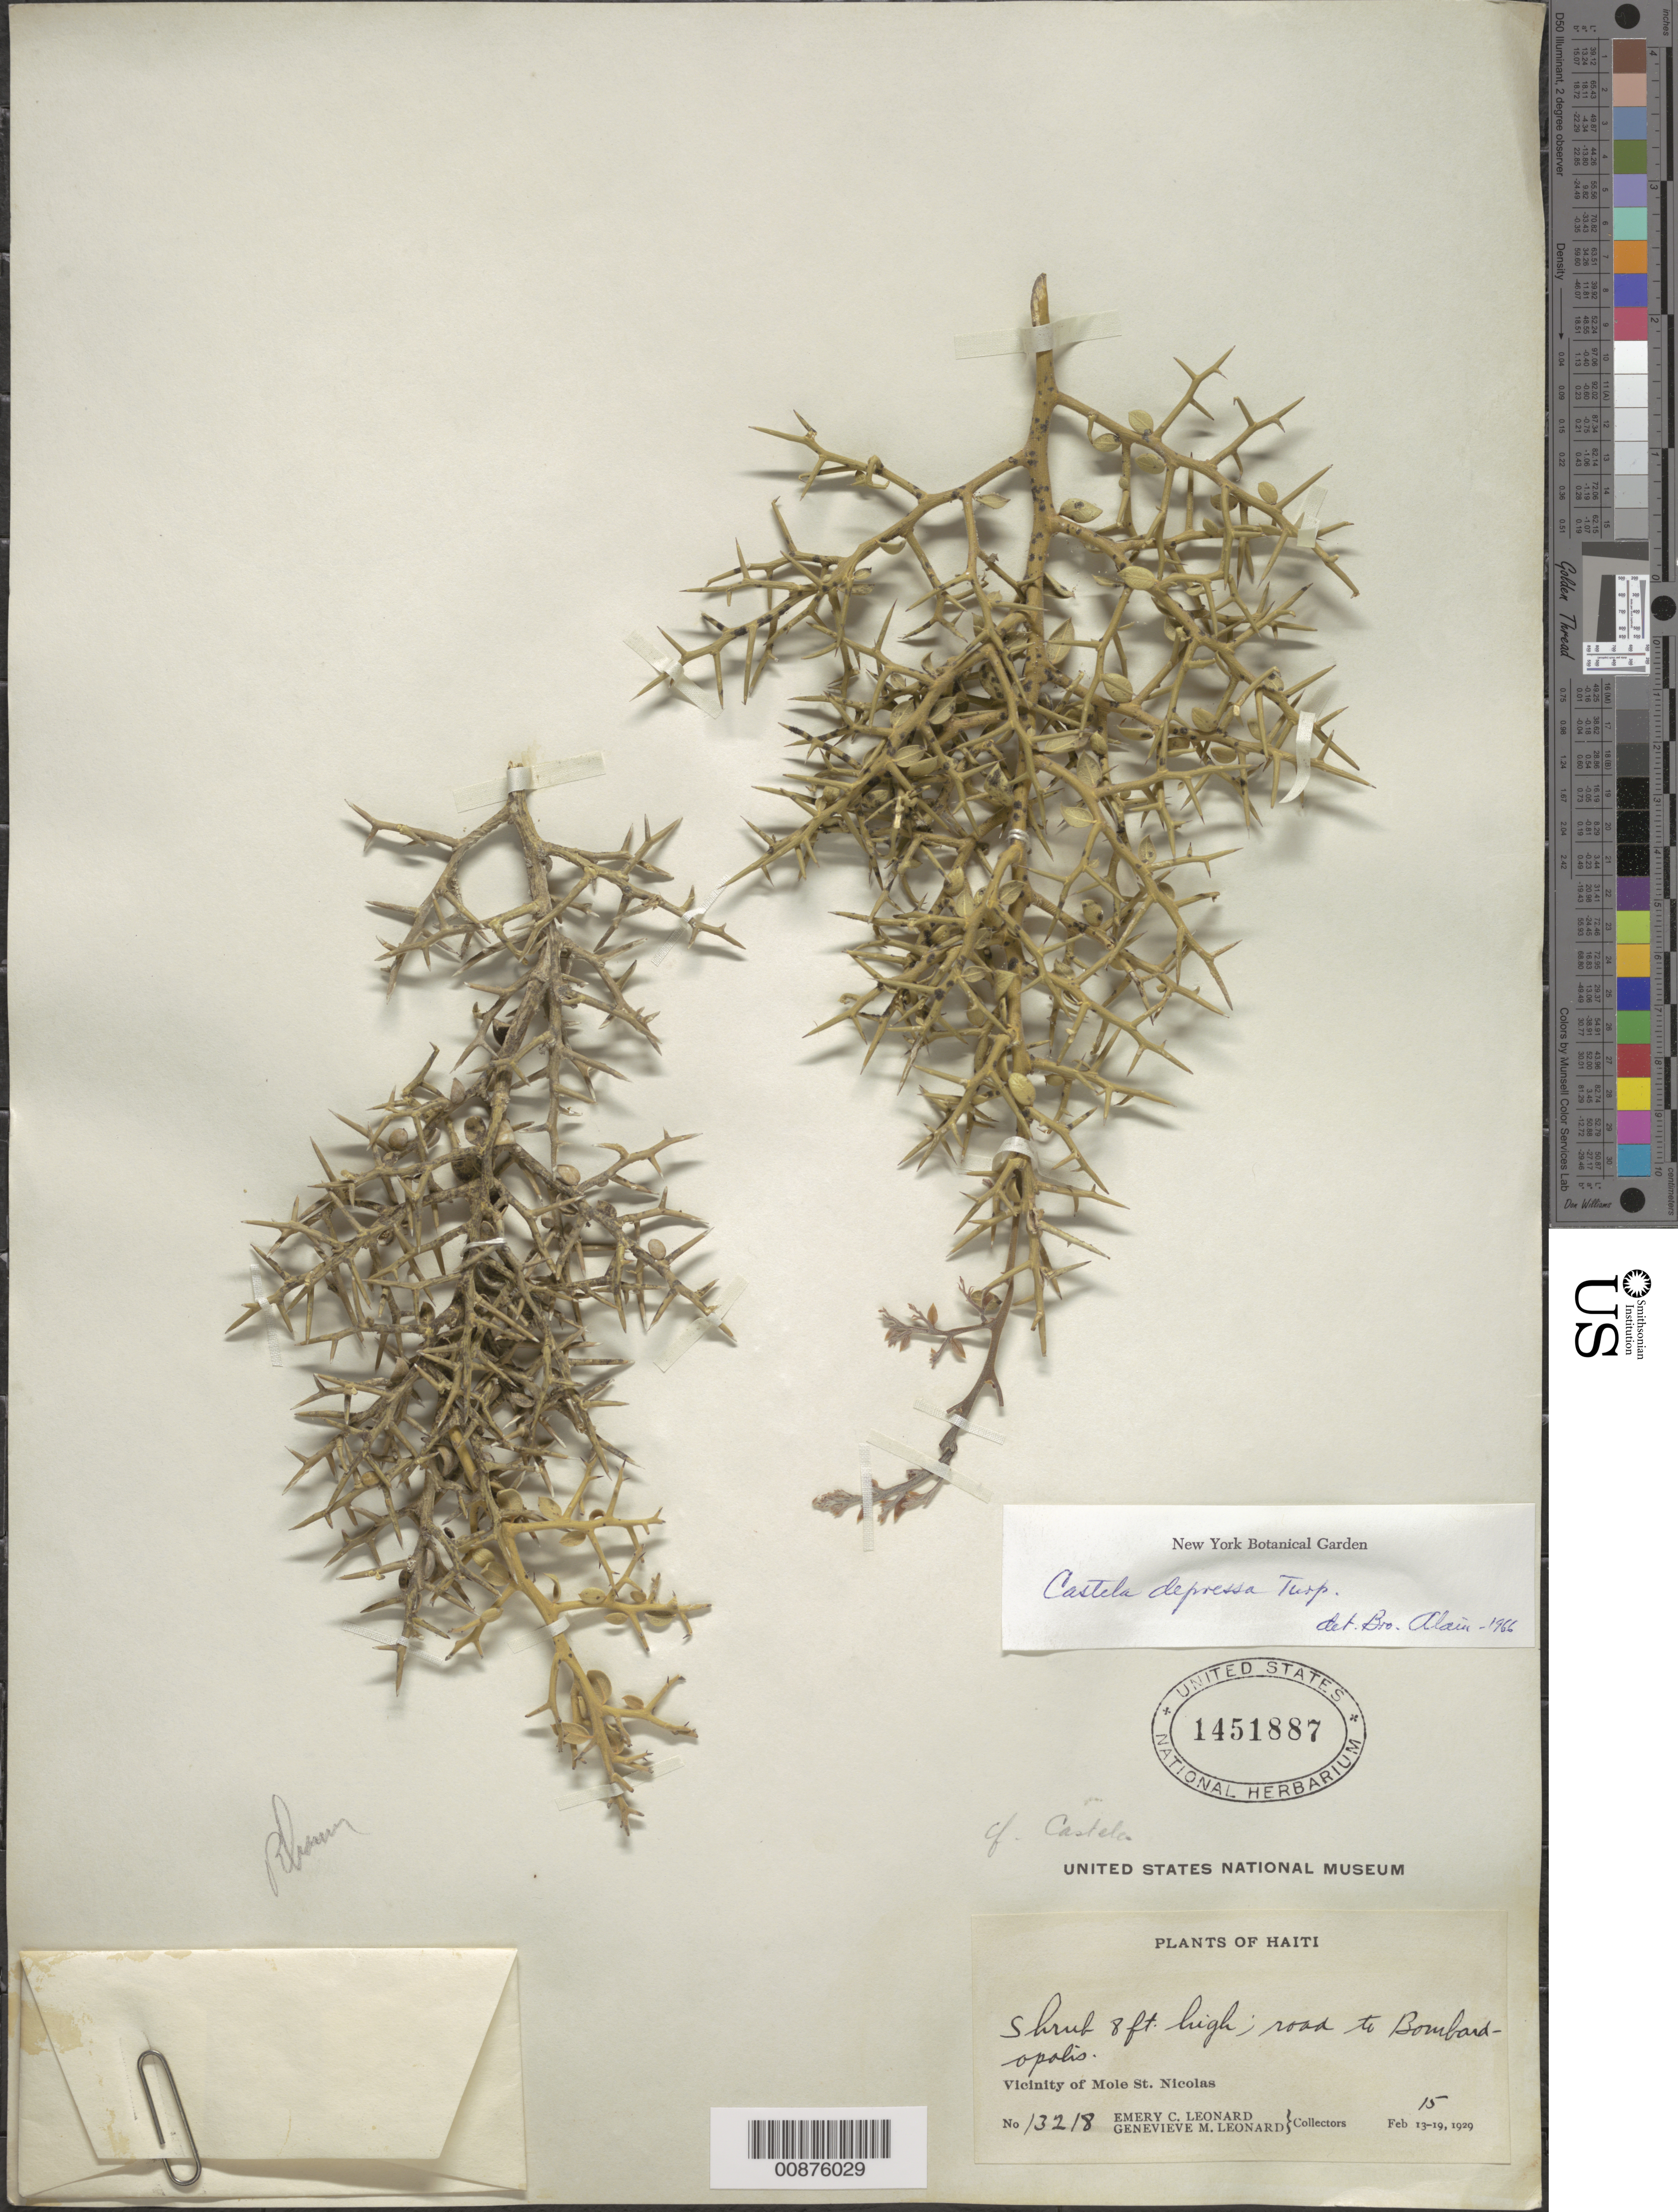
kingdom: Plantae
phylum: Tracheophyta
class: Magnoliopsida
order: Sapindales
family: Simaroubaceae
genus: Castela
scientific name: Castela depressa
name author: Turpin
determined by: Liogier, Alain H.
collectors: E. C. Leonard & G. M. Leonard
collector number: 13218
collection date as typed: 15 Feb 1929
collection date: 1929-02-15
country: Haiti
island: Hispaniola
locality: Vicinity of Mole St. Nicolas, road to Bombardopolis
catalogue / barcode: US 1451887